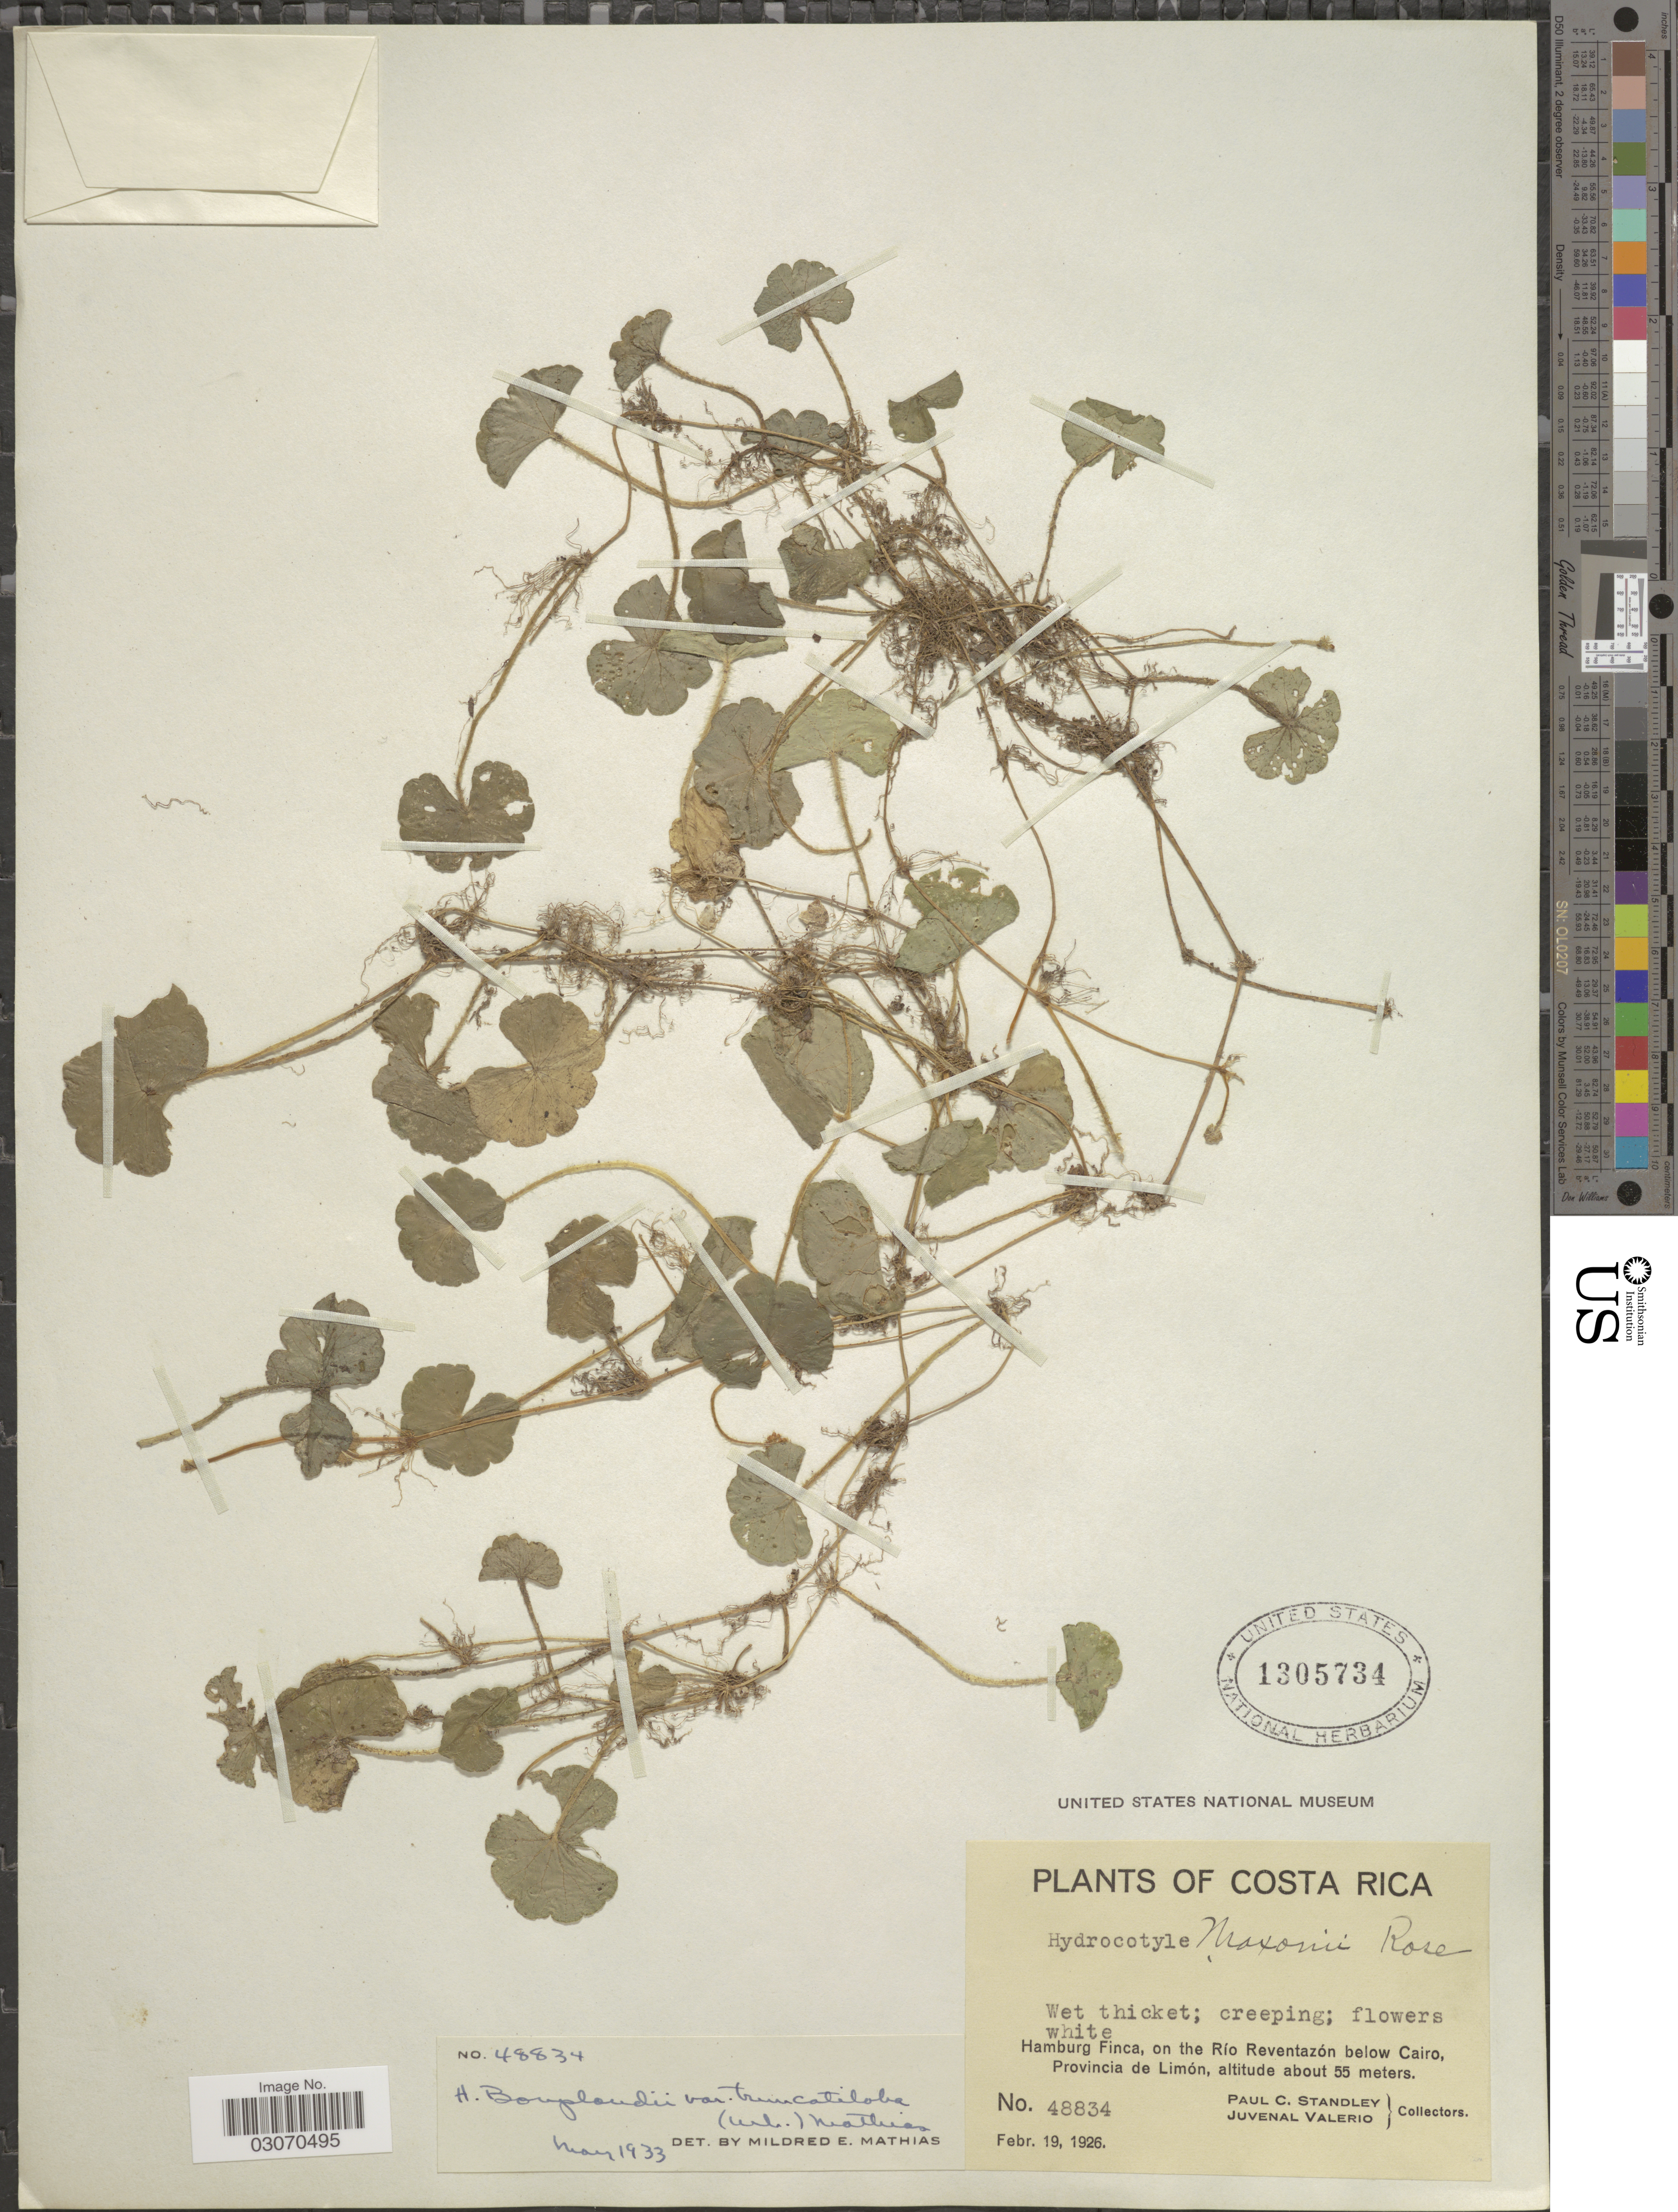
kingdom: Plantae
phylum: Tracheophyta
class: Magnoliopsida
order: Apiales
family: Araliaceae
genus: Hydrocotyle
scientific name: Hydrocotyle leucocephala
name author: Cham. & Schltdl.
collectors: P. C. Standley & J. Valerio R.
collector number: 48834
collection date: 1926-02-19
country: Costa Rica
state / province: Limón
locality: Hamburg Finca, on the Río Reventazón below Cairo.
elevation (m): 55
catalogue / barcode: US 1305734